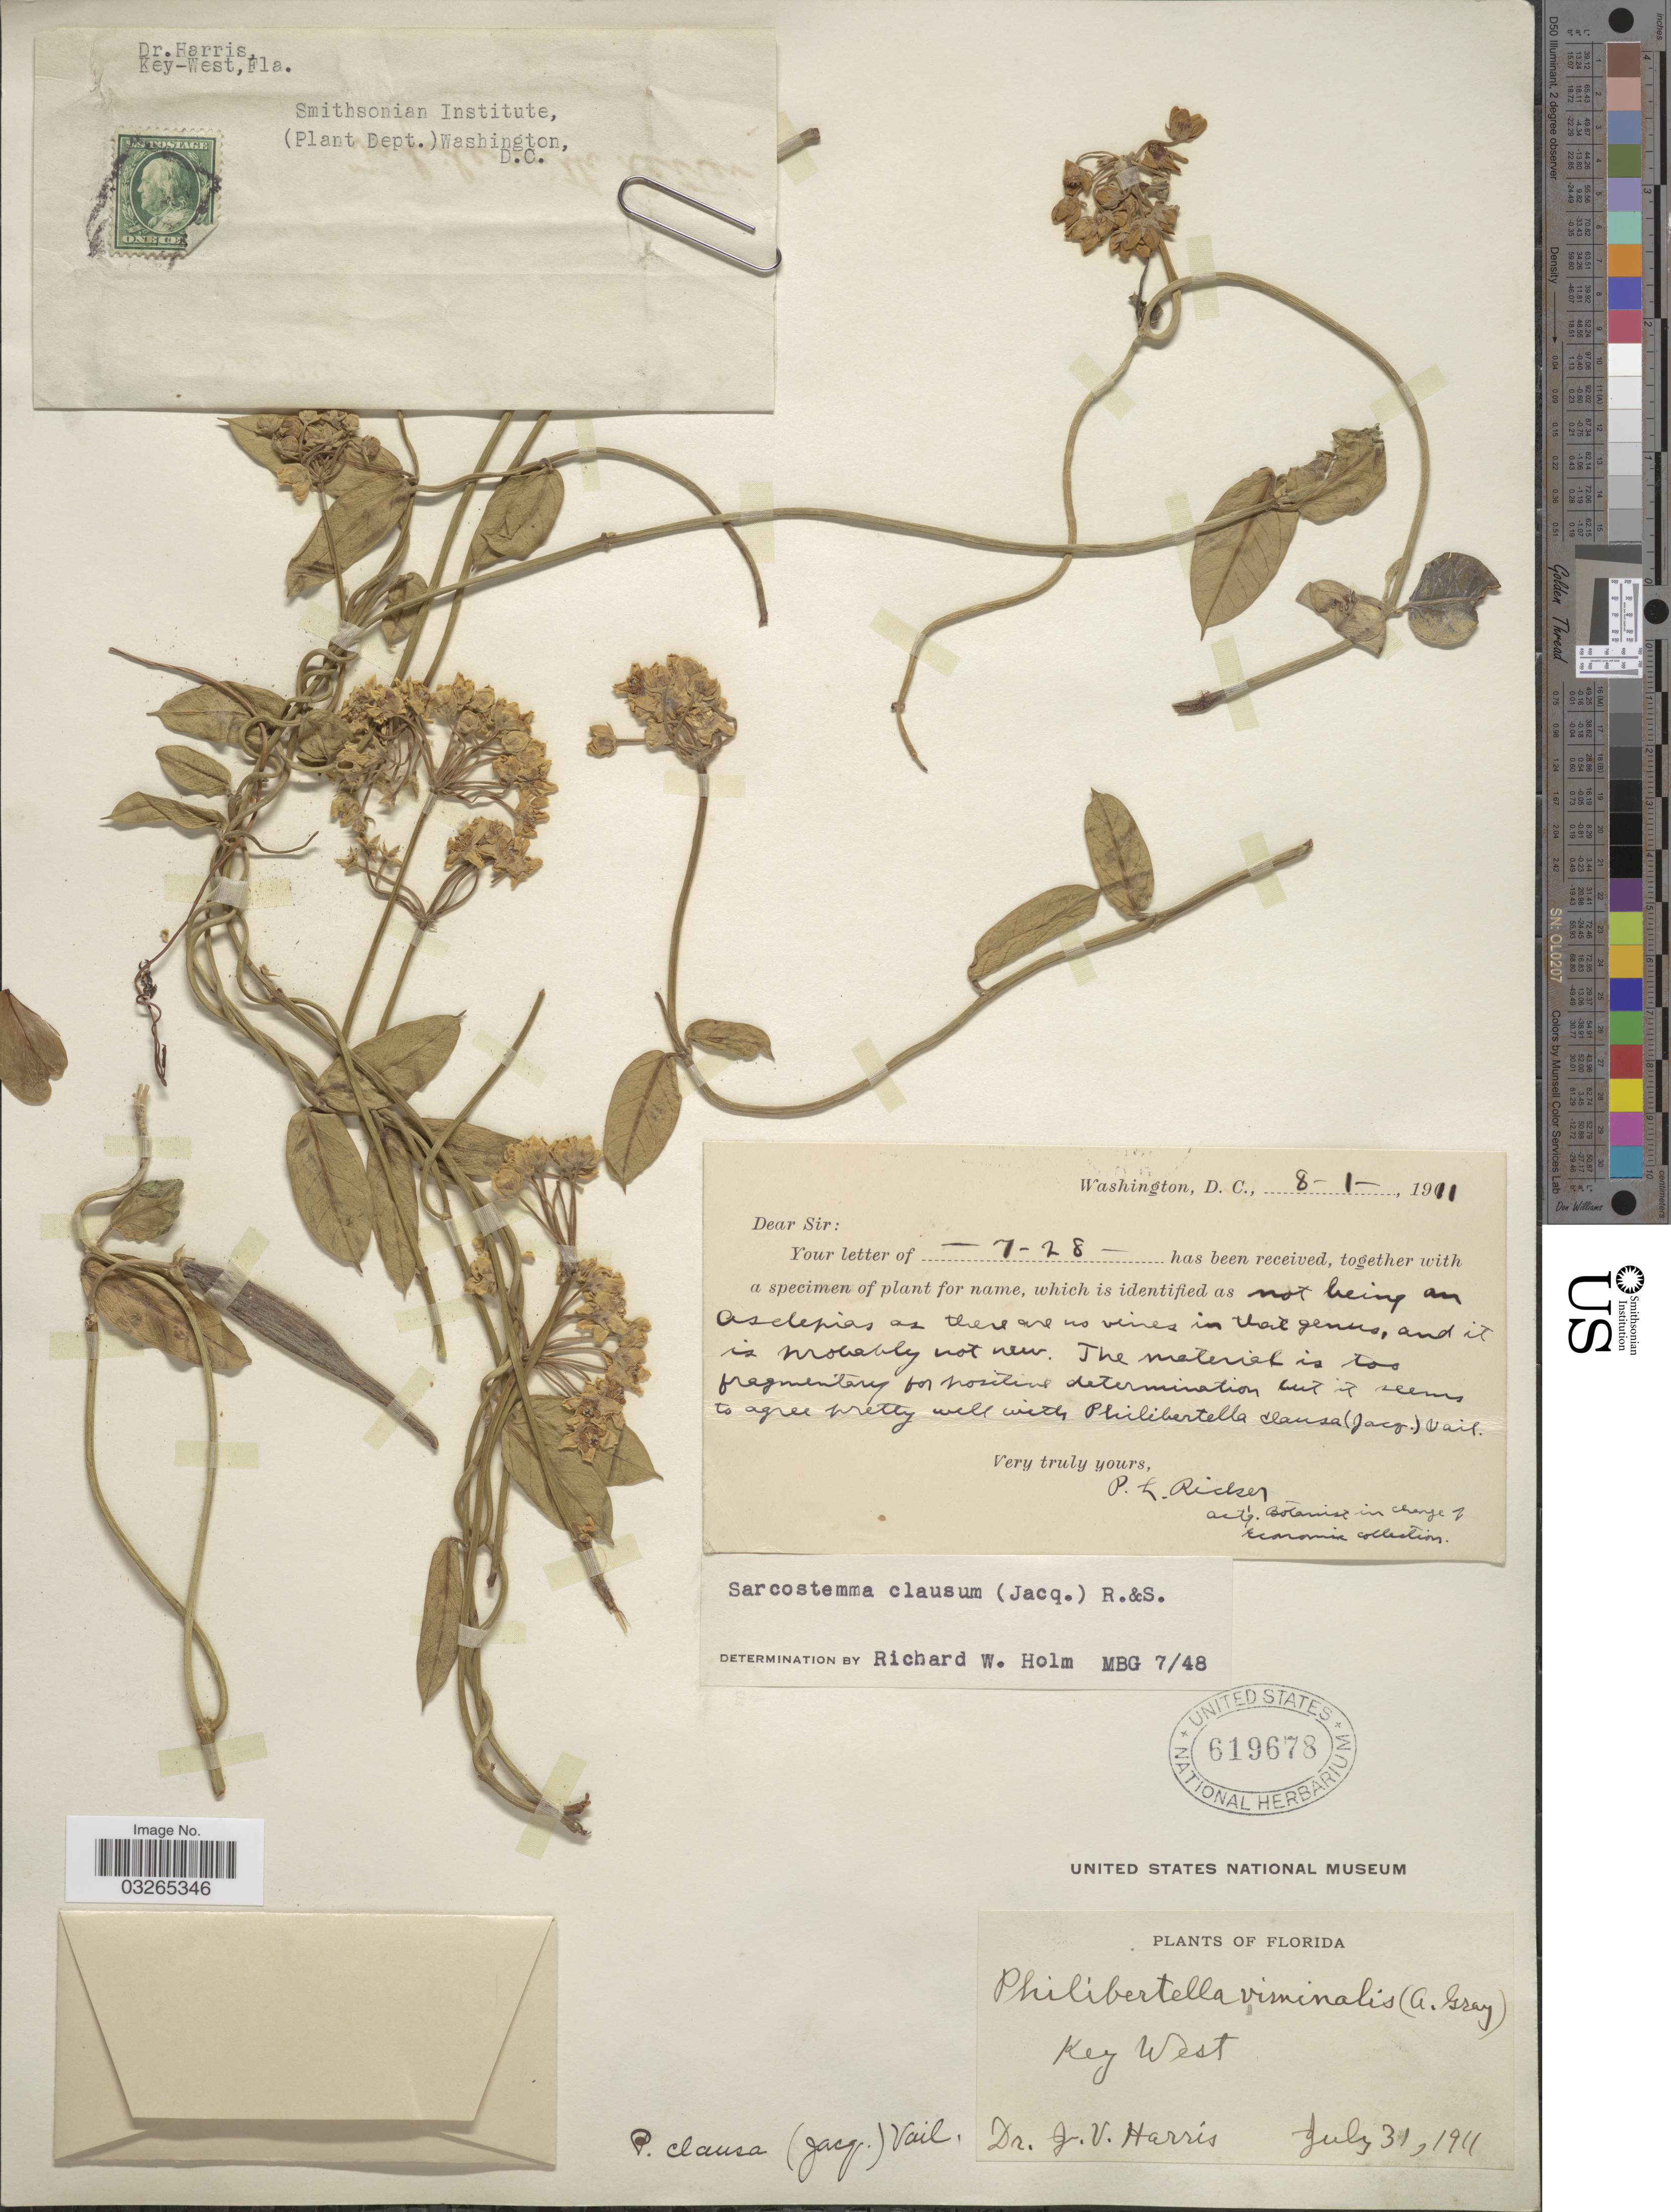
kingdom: Plantae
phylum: Tracheophyta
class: Magnoliopsida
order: Gentianales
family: Apocynaceae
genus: Sarcostemma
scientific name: Sarcostemma clausum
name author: (Jacq.) Schult.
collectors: J. V. Harris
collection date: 1911-07-31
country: United States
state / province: Florida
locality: Key West.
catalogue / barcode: US 619678